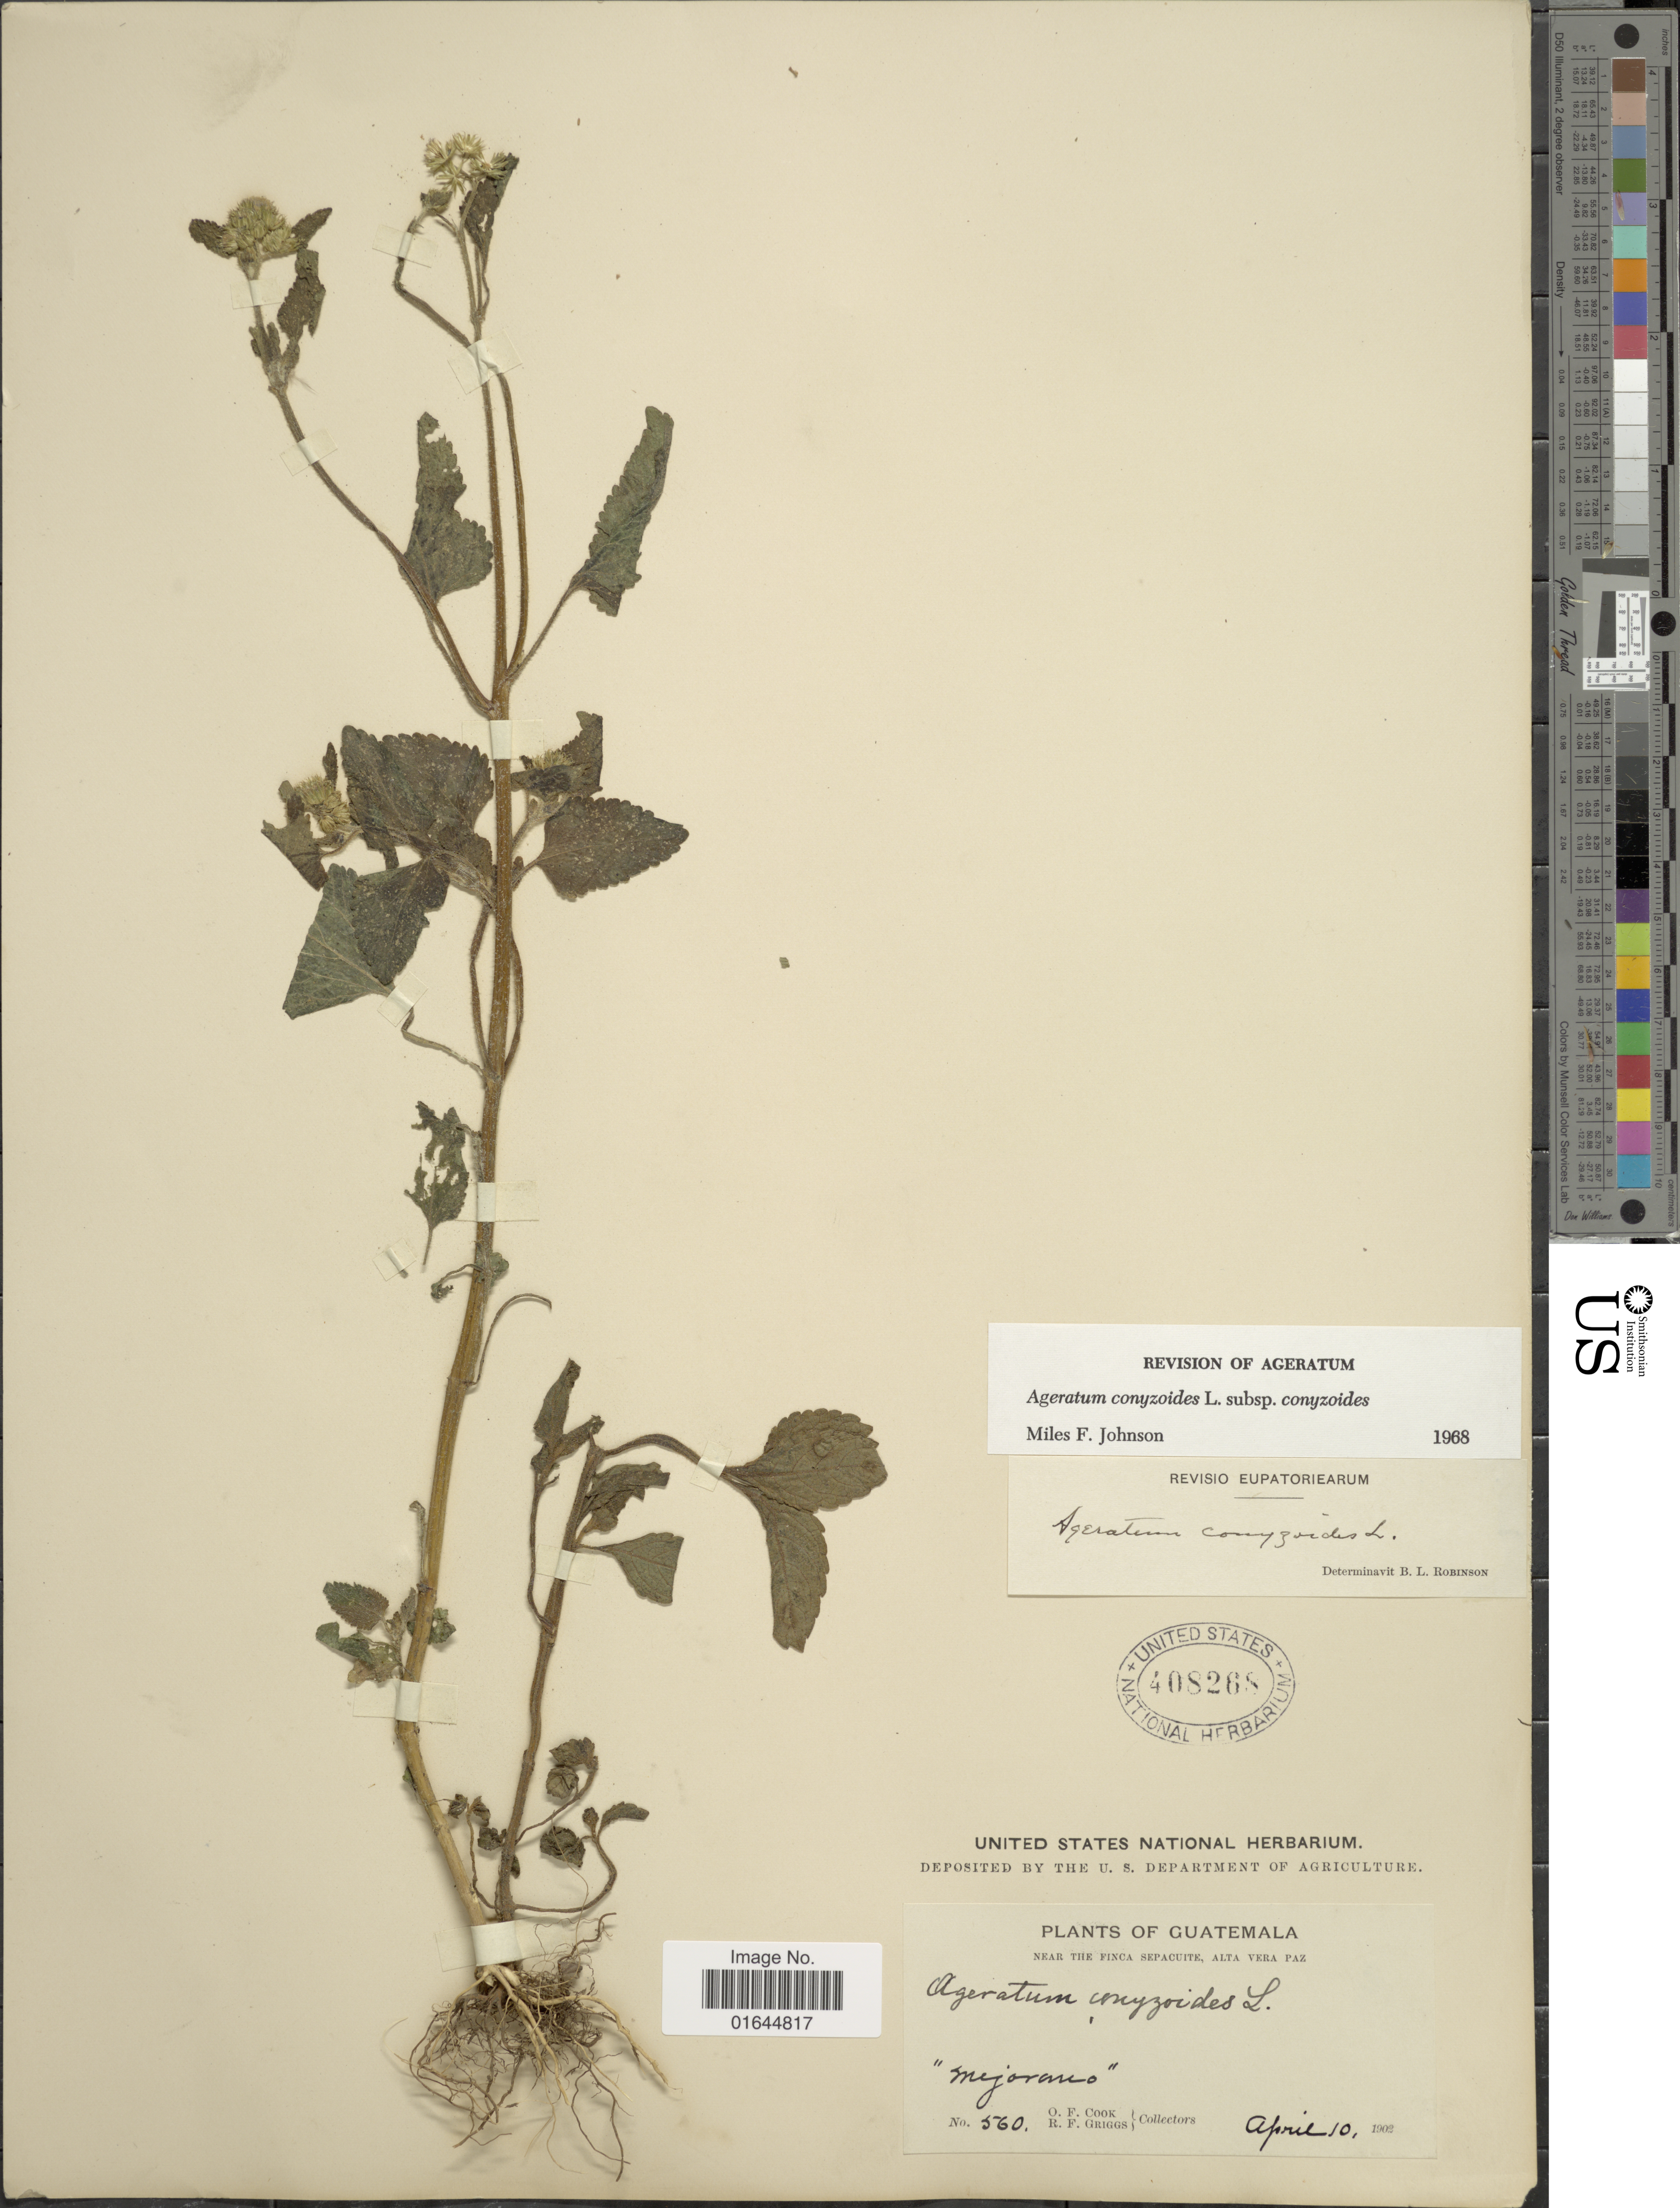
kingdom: Plantae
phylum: Tracheophyta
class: Magnoliopsida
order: Asterales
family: Asteraceae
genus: Ageratum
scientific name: Ageratum houstonianum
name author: Mill.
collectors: O. F. Cook & R. F. Griggs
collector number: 560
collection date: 1902-04-10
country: Guatemala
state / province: Alta Verapaz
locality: Guatemala, near the Finca Sepacuite, Alta Vera Paz, "mejorano"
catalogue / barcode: US 408268